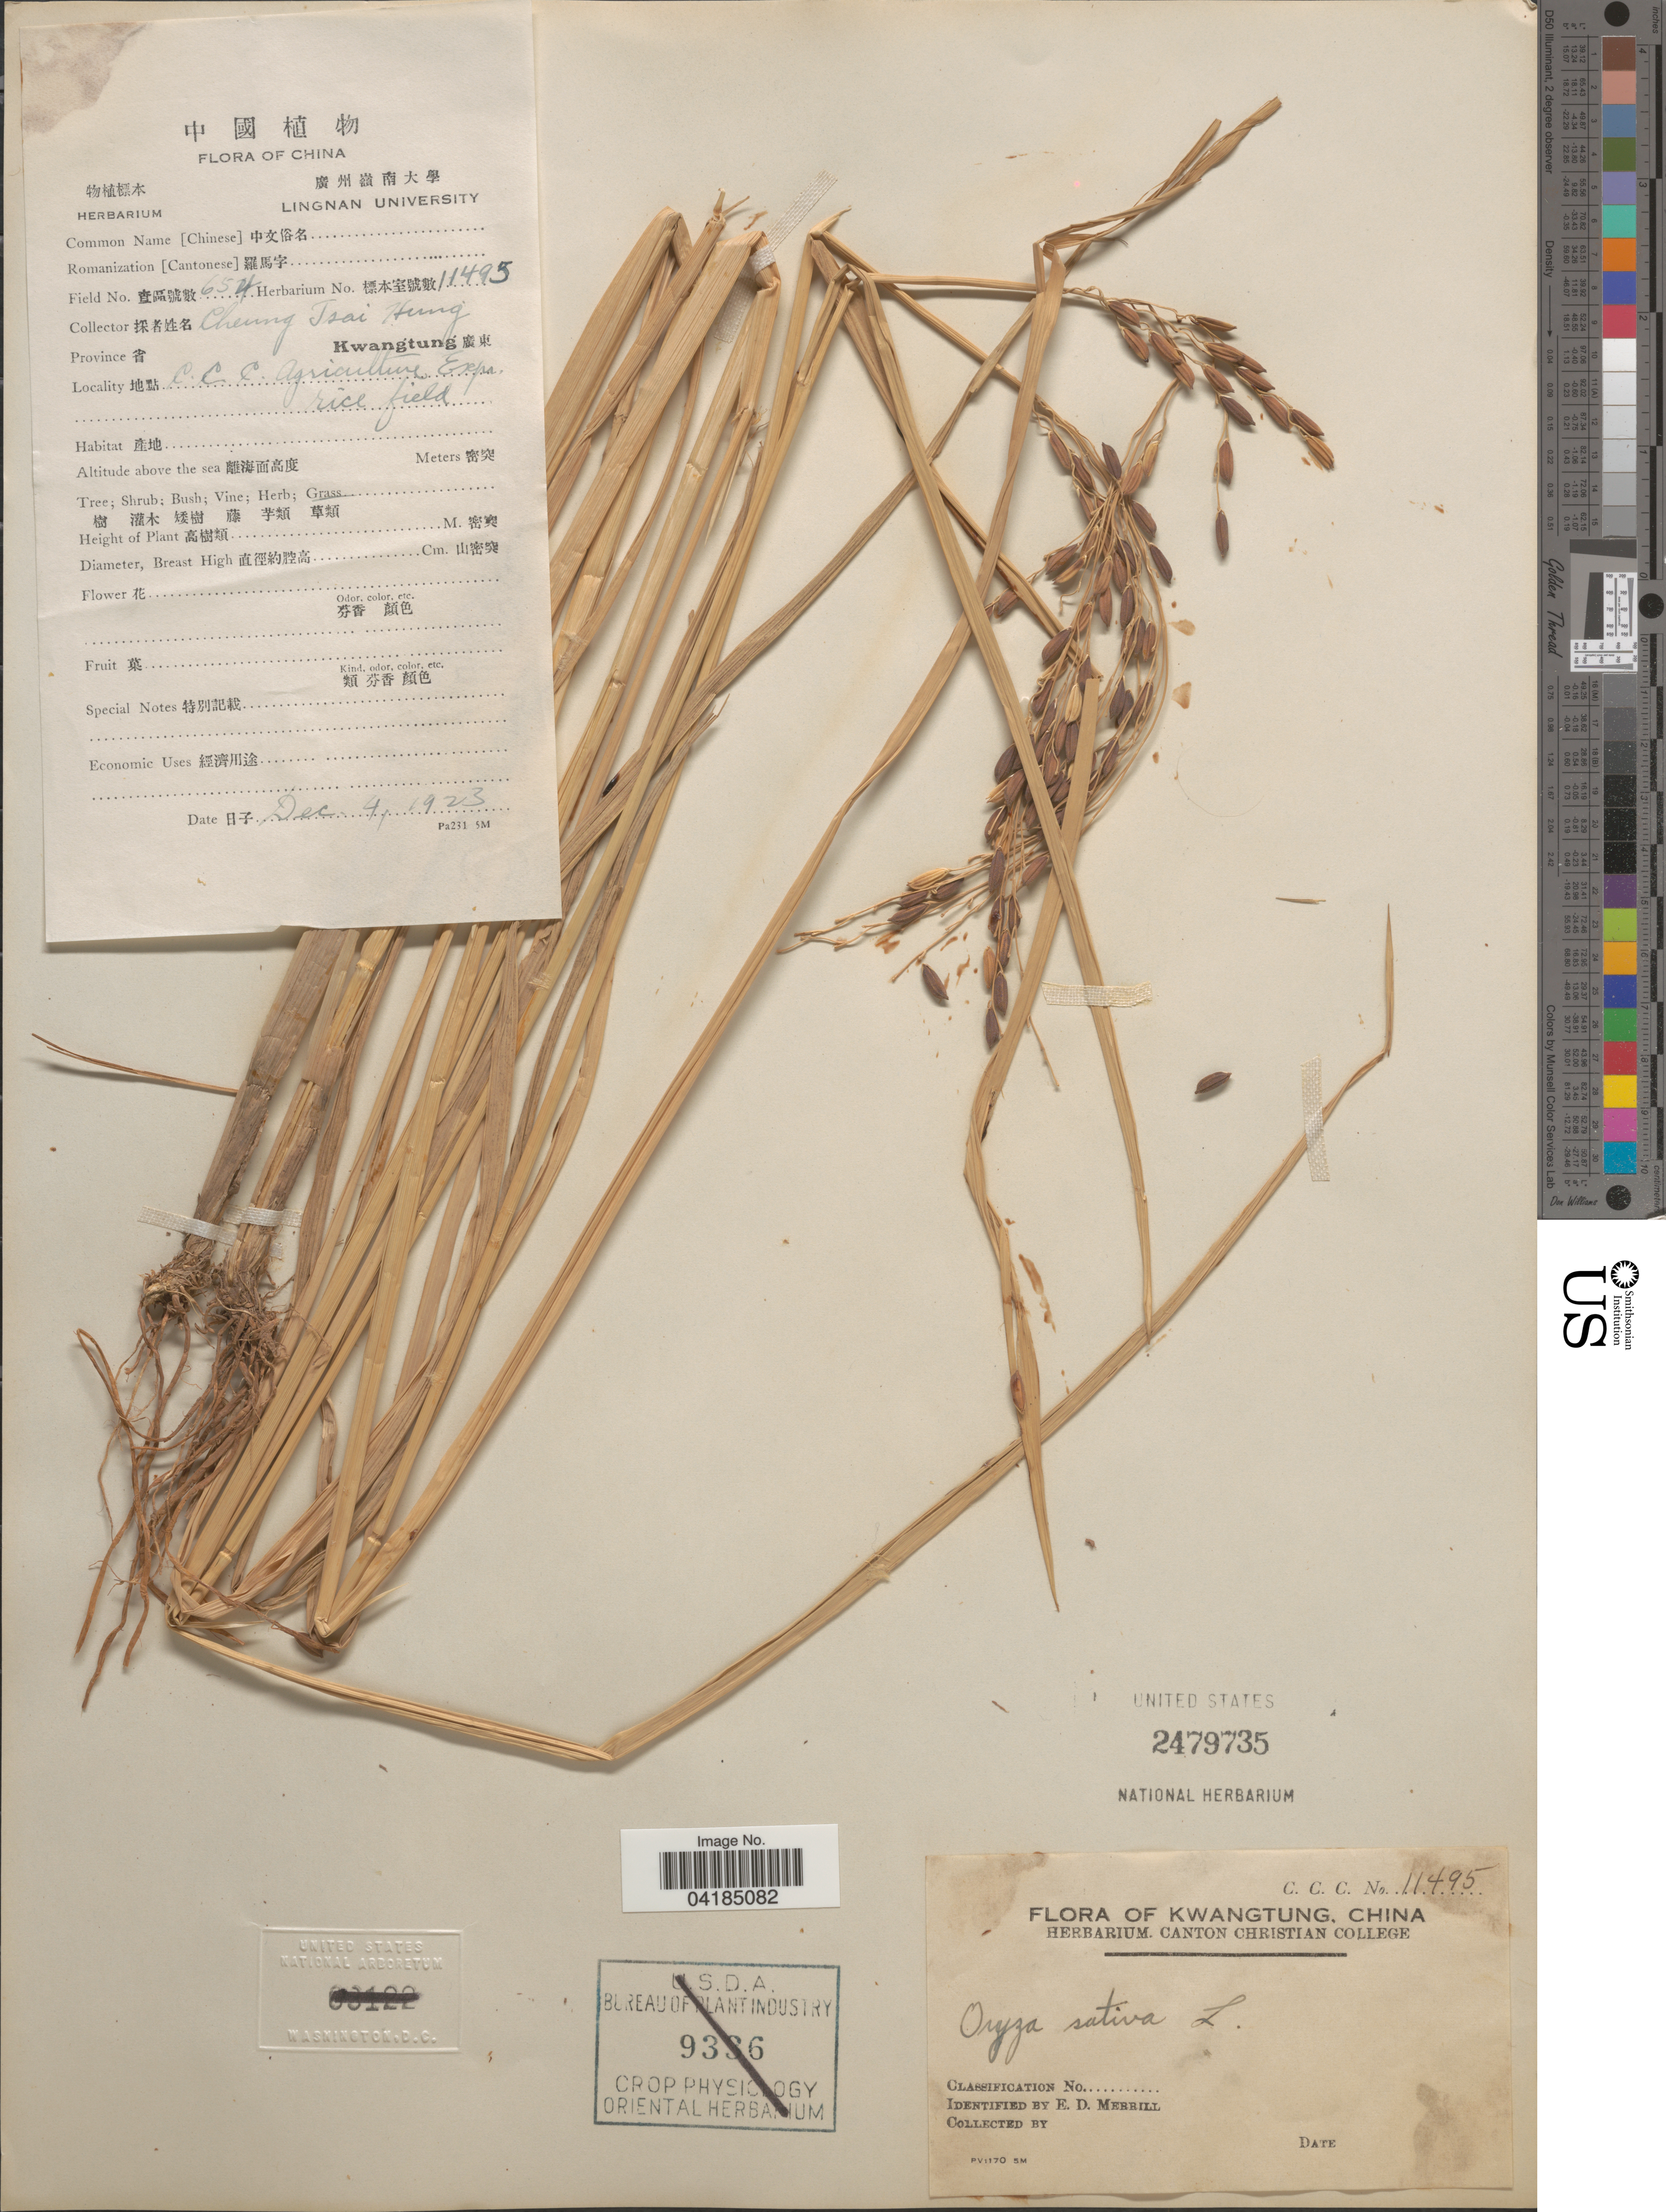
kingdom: Plantae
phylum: Tracheophyta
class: Liliopsida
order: Poales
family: Poaceae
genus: Oryza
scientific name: Oryza sativa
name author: L.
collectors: C. Hung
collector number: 654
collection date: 1923-12-04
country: China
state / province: Guangdong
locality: Kwangtung. C.C.C. Agriculture Expr. rice field.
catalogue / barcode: US 2479735